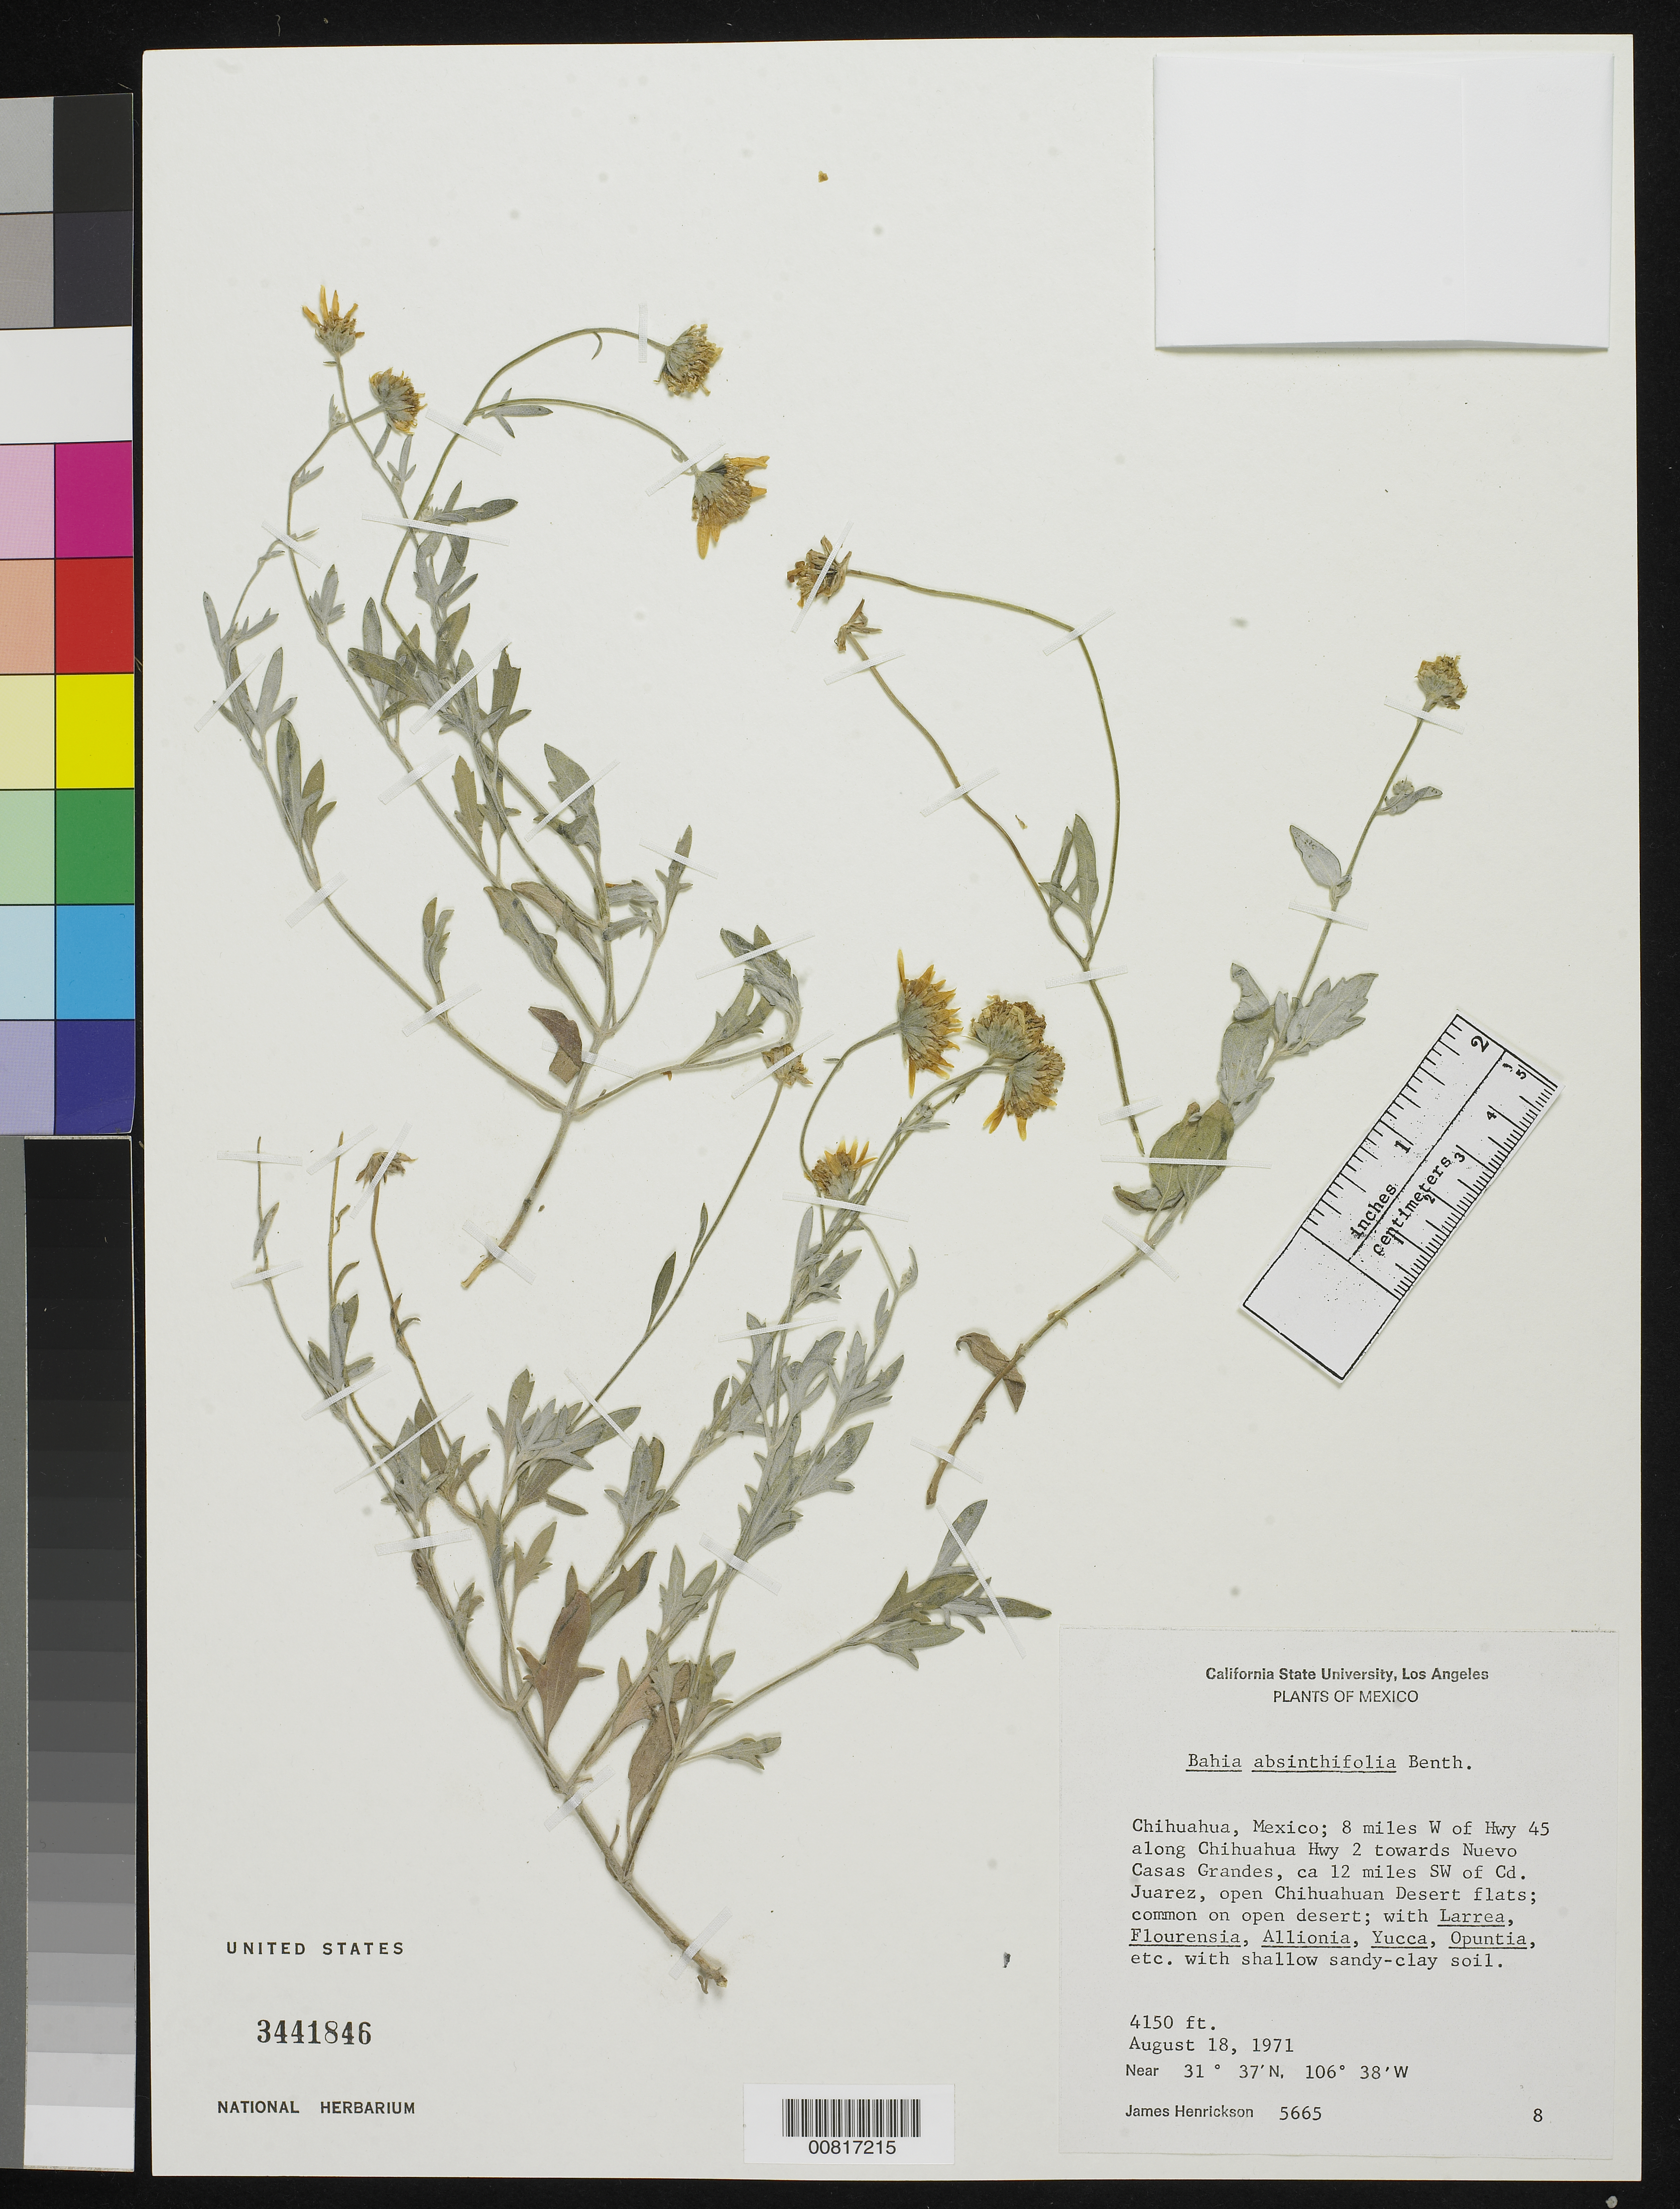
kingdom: Plantae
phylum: Tracheophyta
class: Magnoliopsida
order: Asterales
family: Asteraceae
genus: Bahia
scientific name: Bahia absinthifolia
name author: Benth.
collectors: J. Henrickson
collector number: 5665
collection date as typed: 18 Aug 1971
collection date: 1971-08-18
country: Mexico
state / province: Chihuahua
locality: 8 miles W of Hwy 45 along Chihuahua Hwy 2 towards Nuevo Casas Grandes, ca 12 miles SW of Cd. Juárez.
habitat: Open Chihuahuan desert flats; with Larrea, Flourensia, Allionia, Yucca, Opuntia, etc. with sandy-clay soil.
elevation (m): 1265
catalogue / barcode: US 3441846